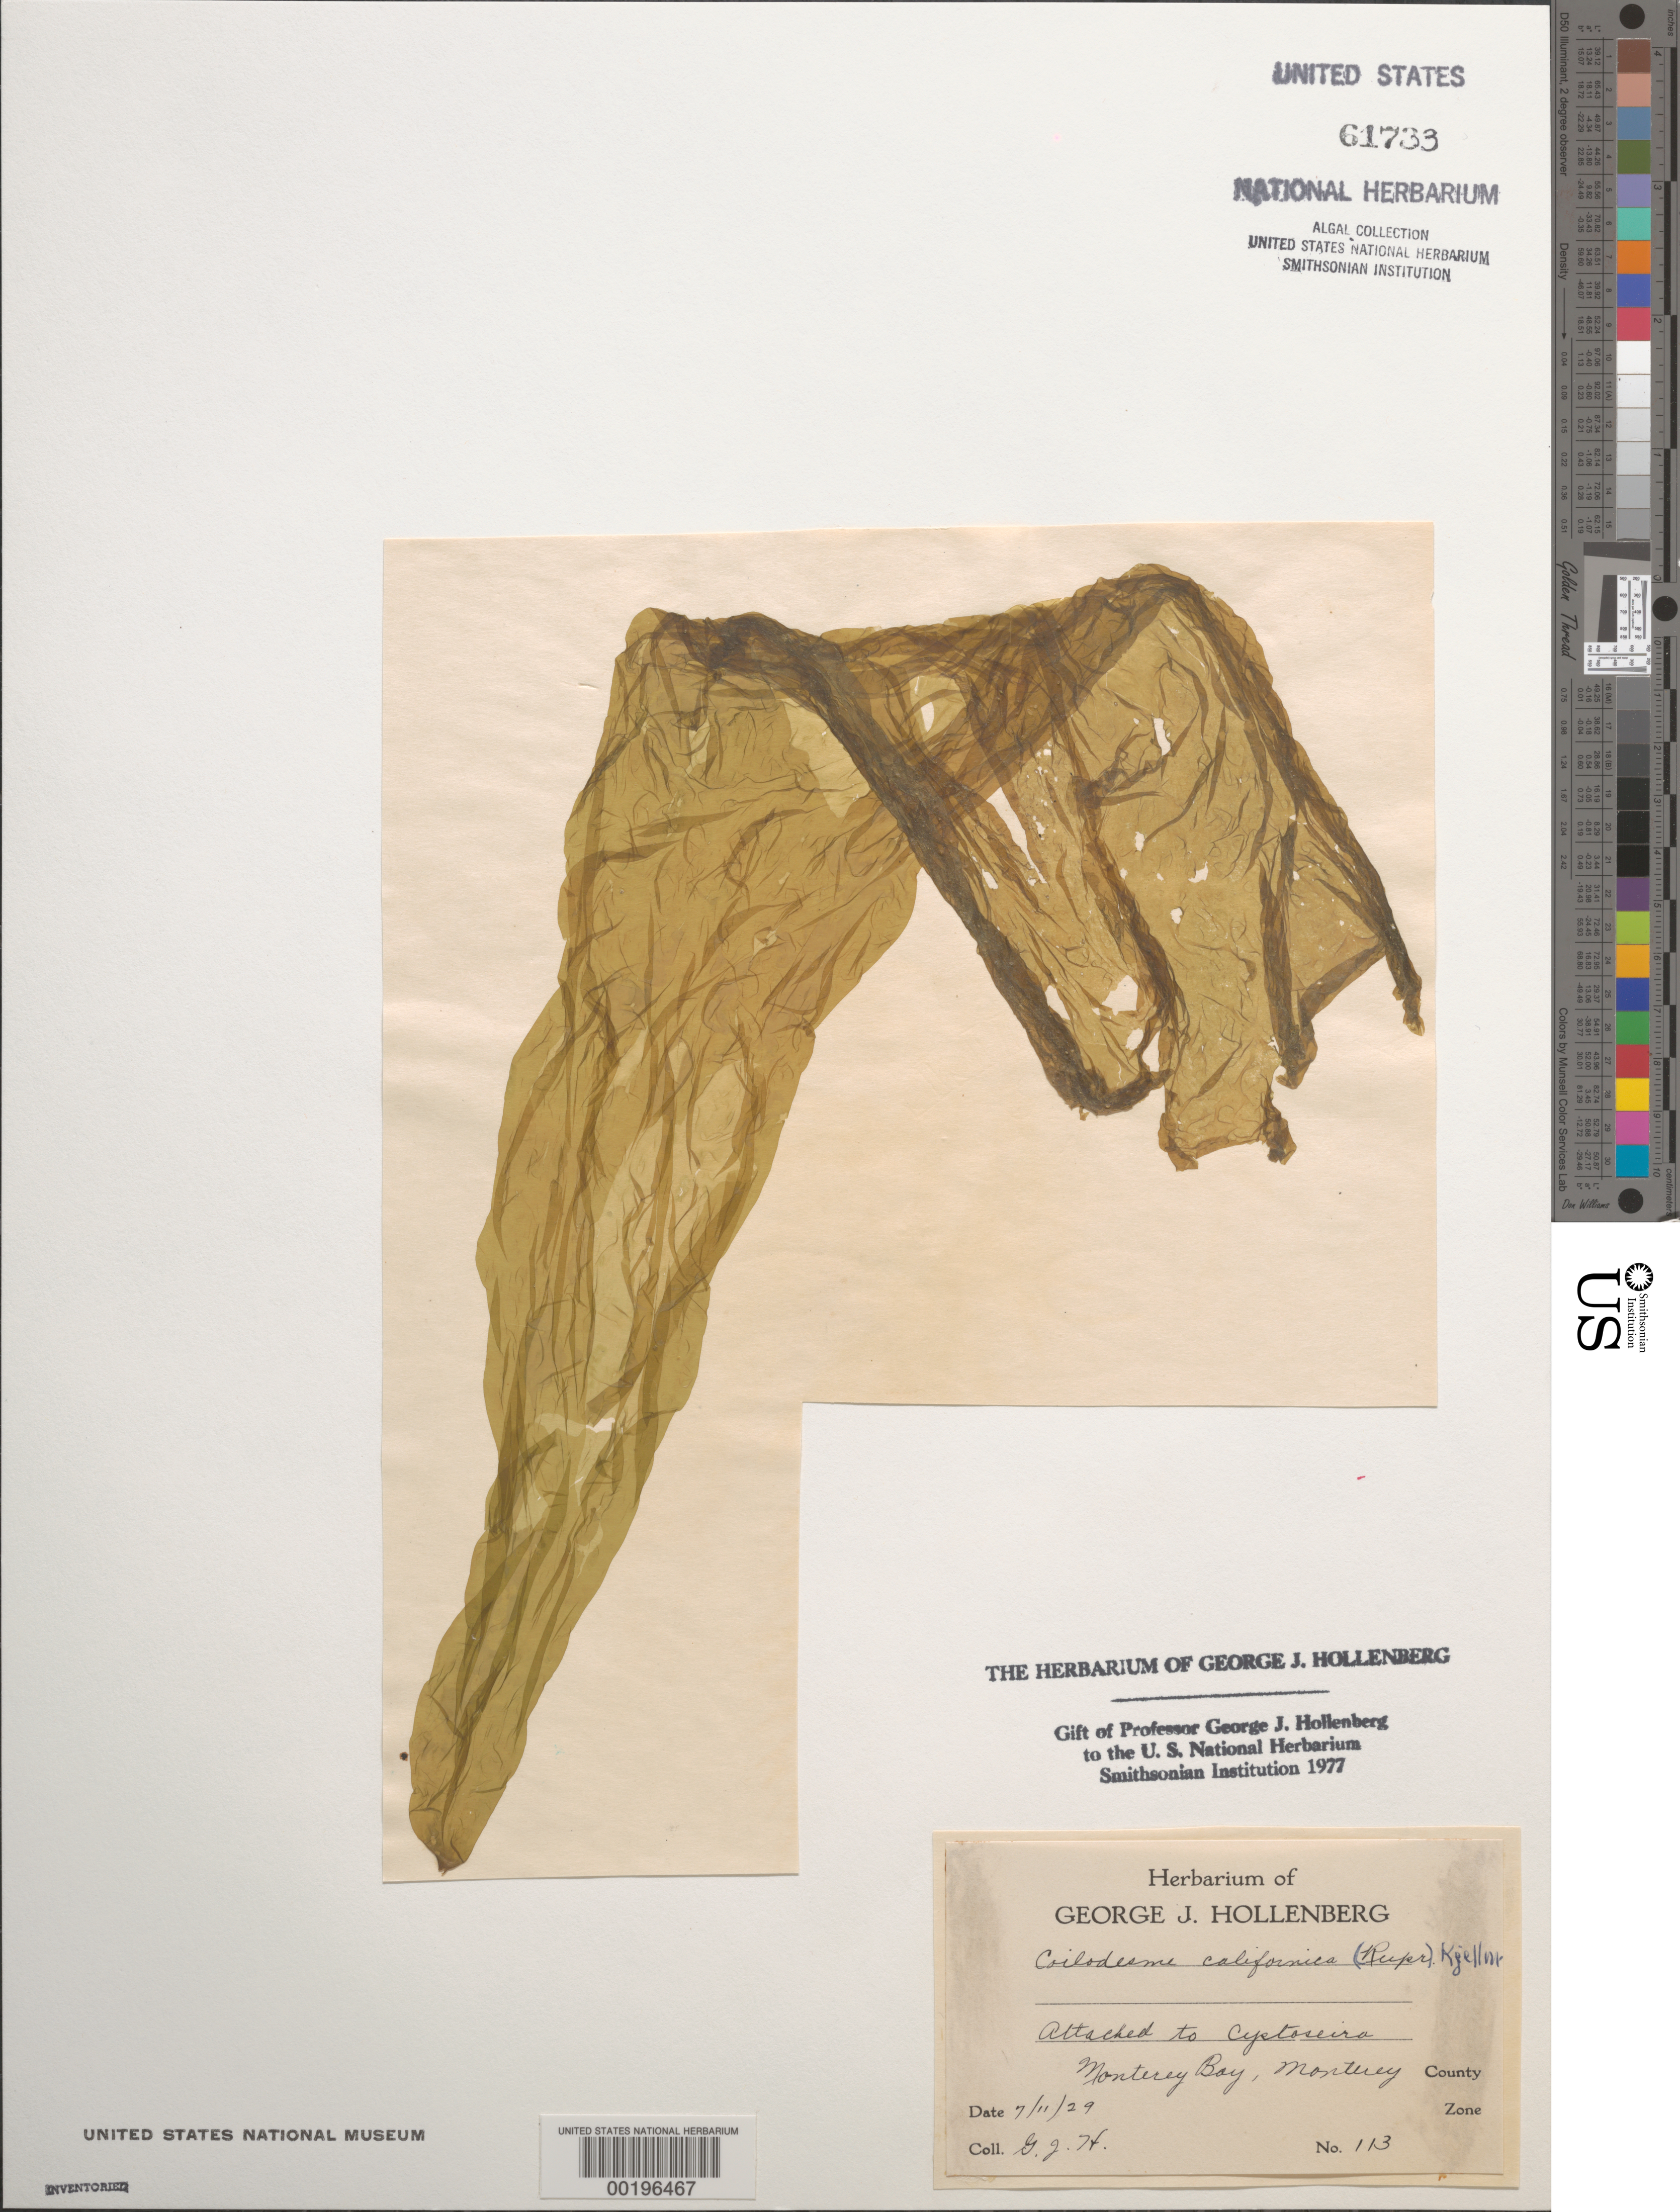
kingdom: Chromista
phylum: Ochrophyta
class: Phaeophyceae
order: Ectocarpales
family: Chordariaceae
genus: Coilodesme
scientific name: Coilodesme californica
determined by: Hollenberg, George J.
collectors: G. Hollenberg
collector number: GJH 113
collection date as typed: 11 Jul 1929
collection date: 1929-07-11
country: United States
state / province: California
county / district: Monterey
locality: Monterey Bay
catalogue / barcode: US 61733